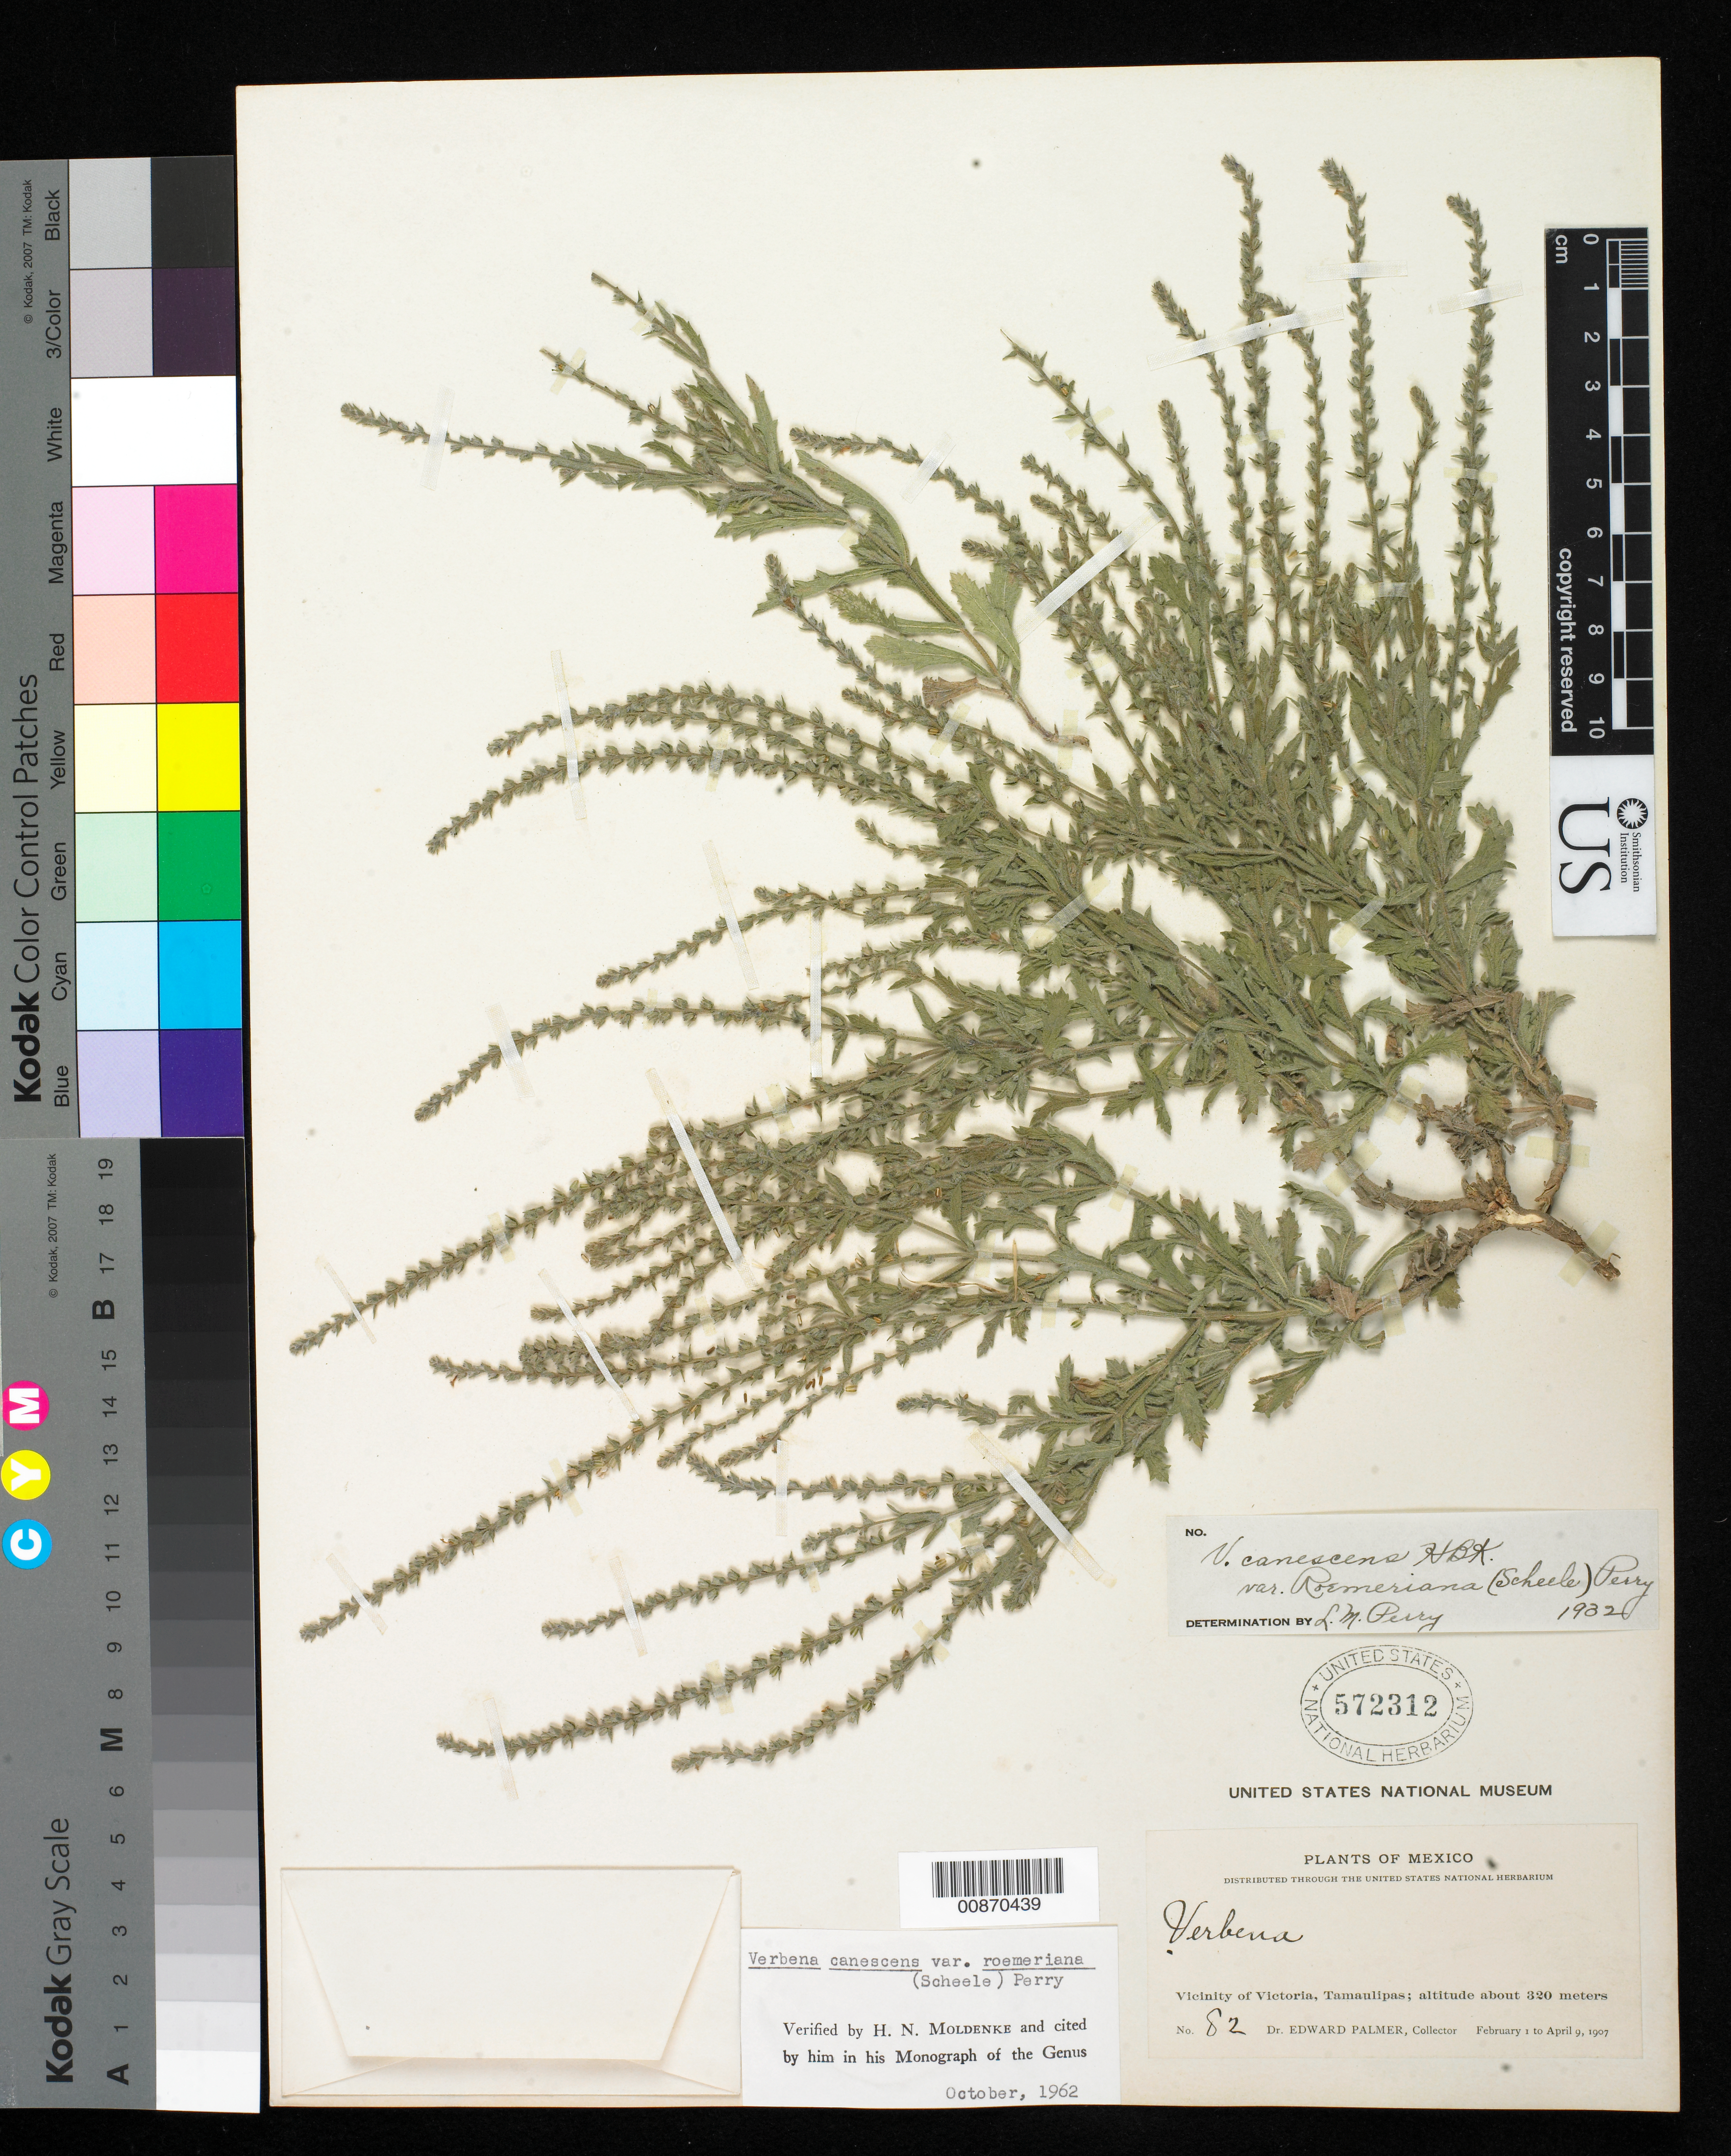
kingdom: Plantae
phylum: Tracheophyta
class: Magnoliopsida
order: Lamiales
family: Verbenaceae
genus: Verbena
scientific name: Verbena canescens var. roemeriana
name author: (Scheele) L.M. Perry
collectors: E. Palmer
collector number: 82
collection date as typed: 01 Feb 1907 to 09 Apr 1907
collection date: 1907-02-01/1907-04-09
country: Mexico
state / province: Tamaulipas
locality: Vicinity of Victoria.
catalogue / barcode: US 572312